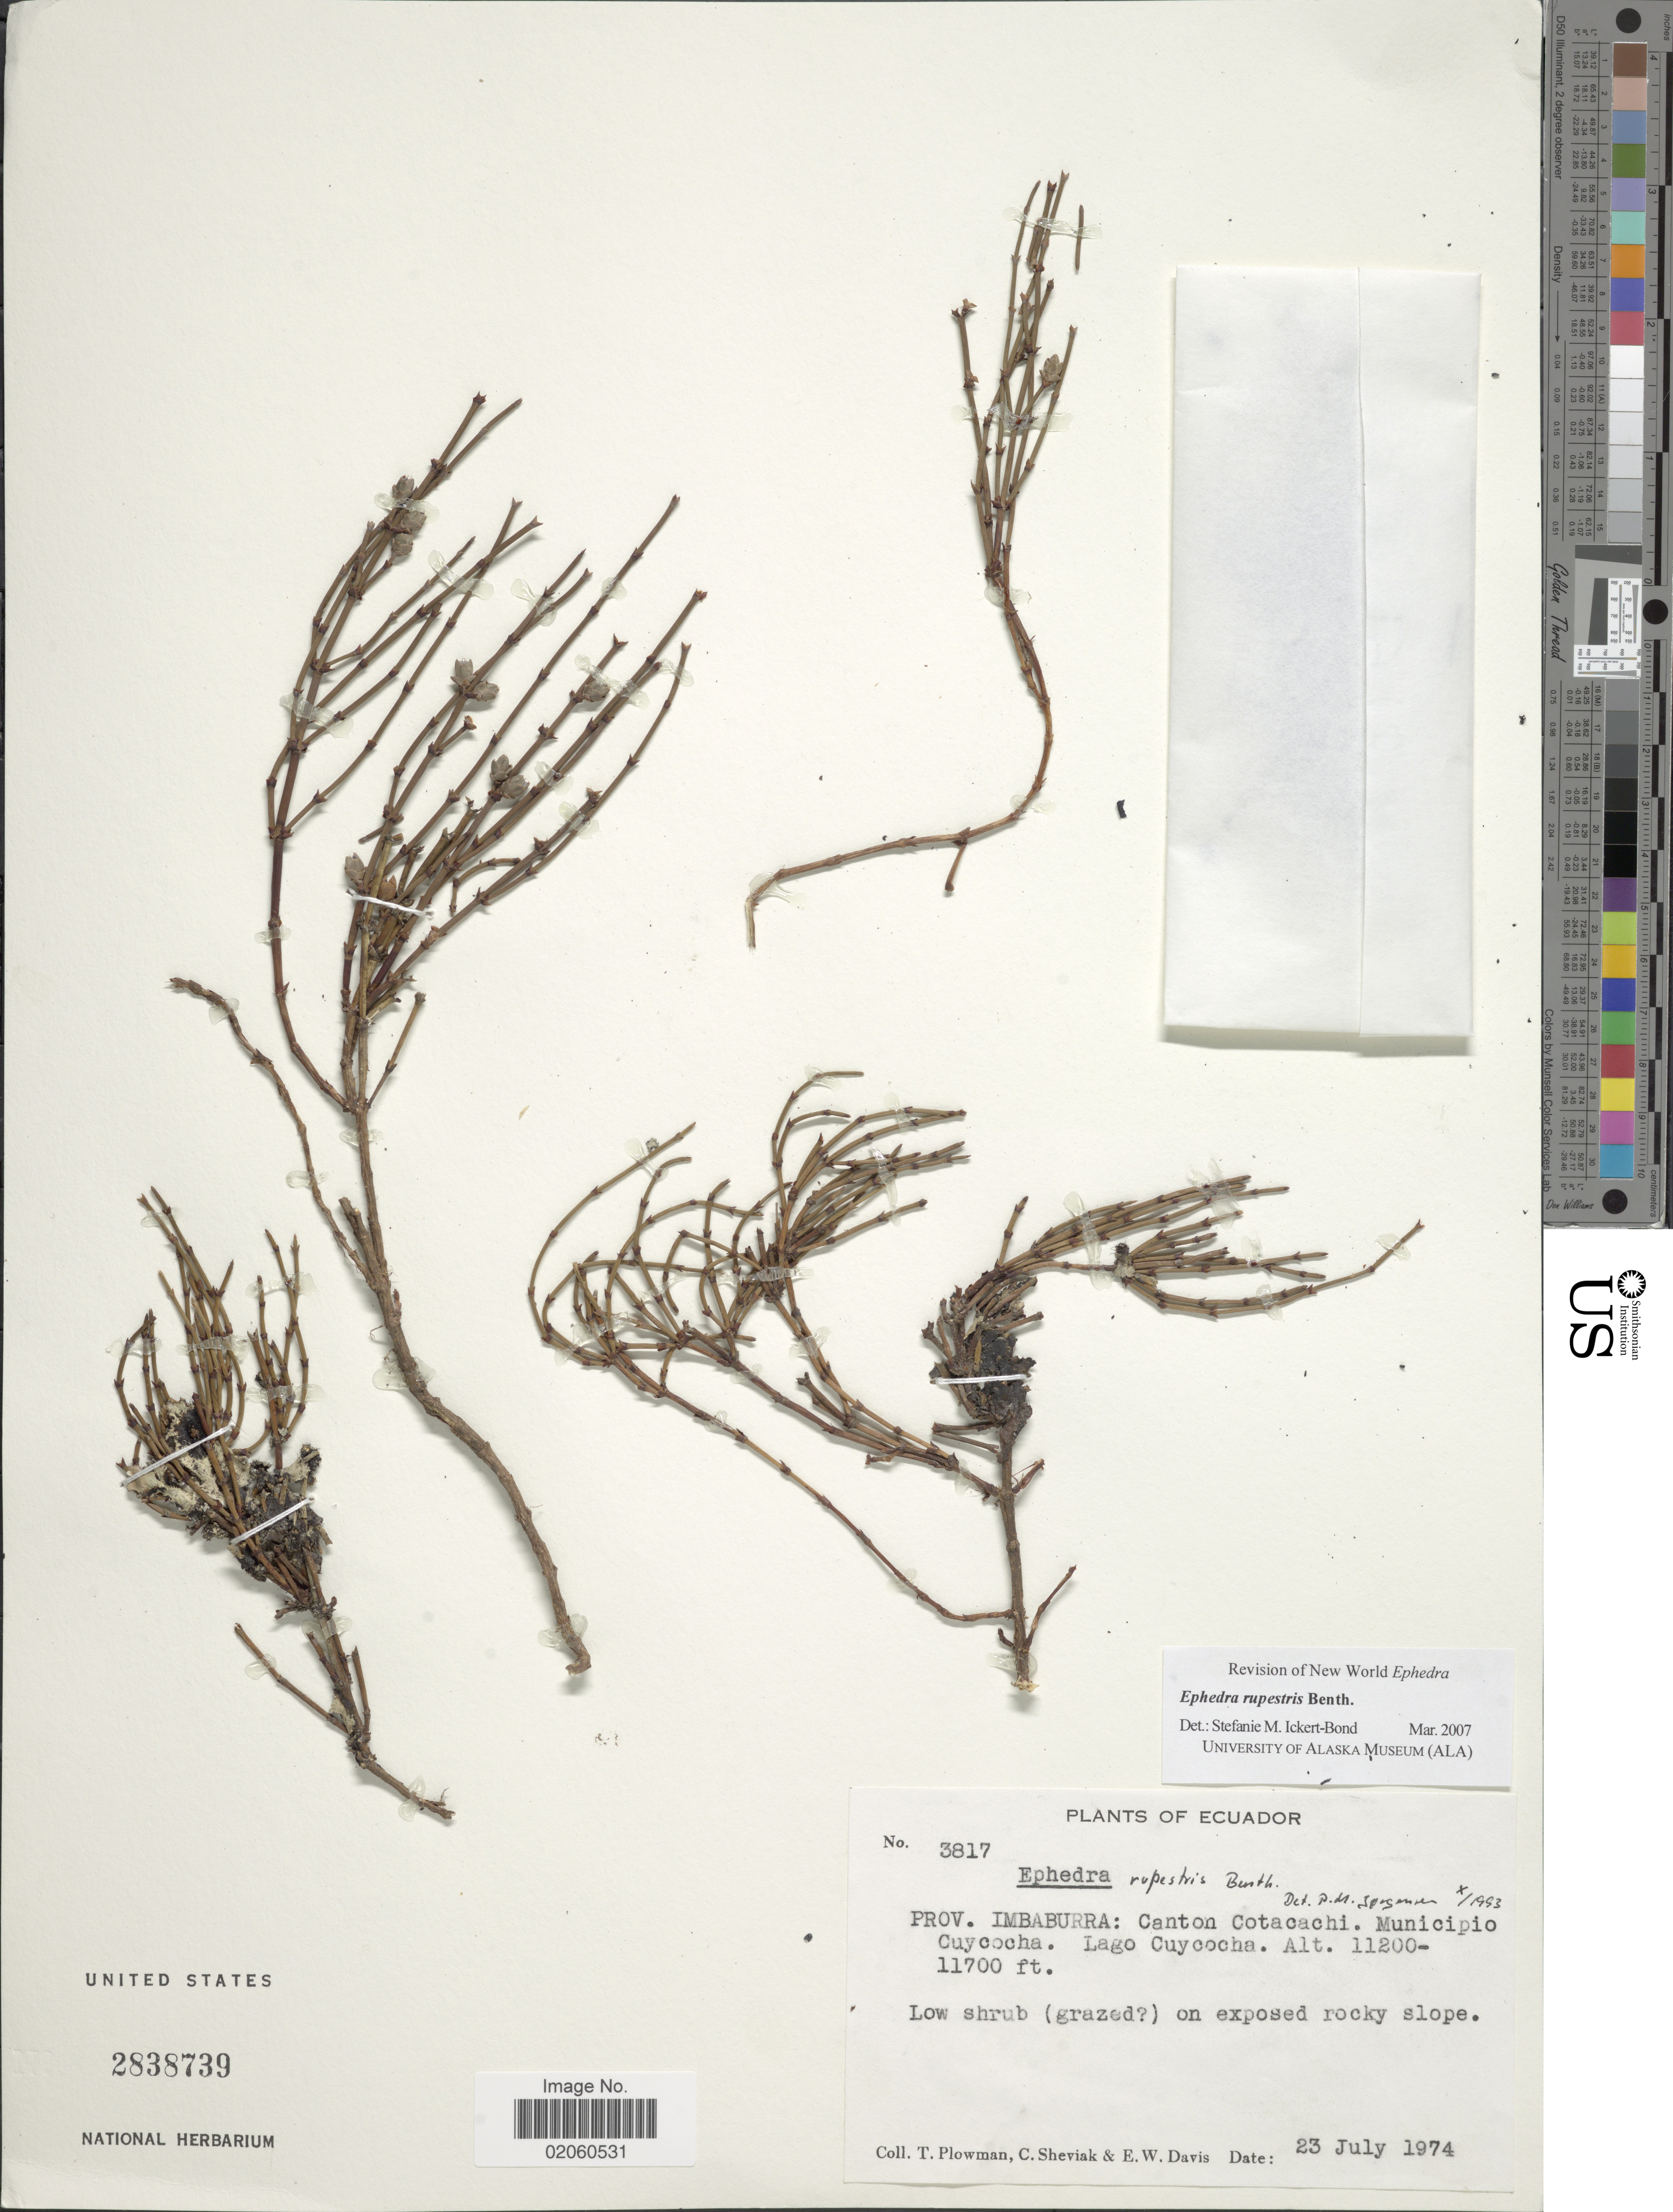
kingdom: Plantae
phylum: Tracheophyta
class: Gnetopsida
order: Ephedrales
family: Ephedraceae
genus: Ephedra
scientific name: Ephedra rupestris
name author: Benth.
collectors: T. Plowman, C. J. Sheviak & E. W. Davis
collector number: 3817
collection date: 1974-07-23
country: Ecuador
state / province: Imbabura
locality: Canton Cotacachi, Municipio Cuycocha, Lago Cuycocha.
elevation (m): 3414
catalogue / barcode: US 2838739